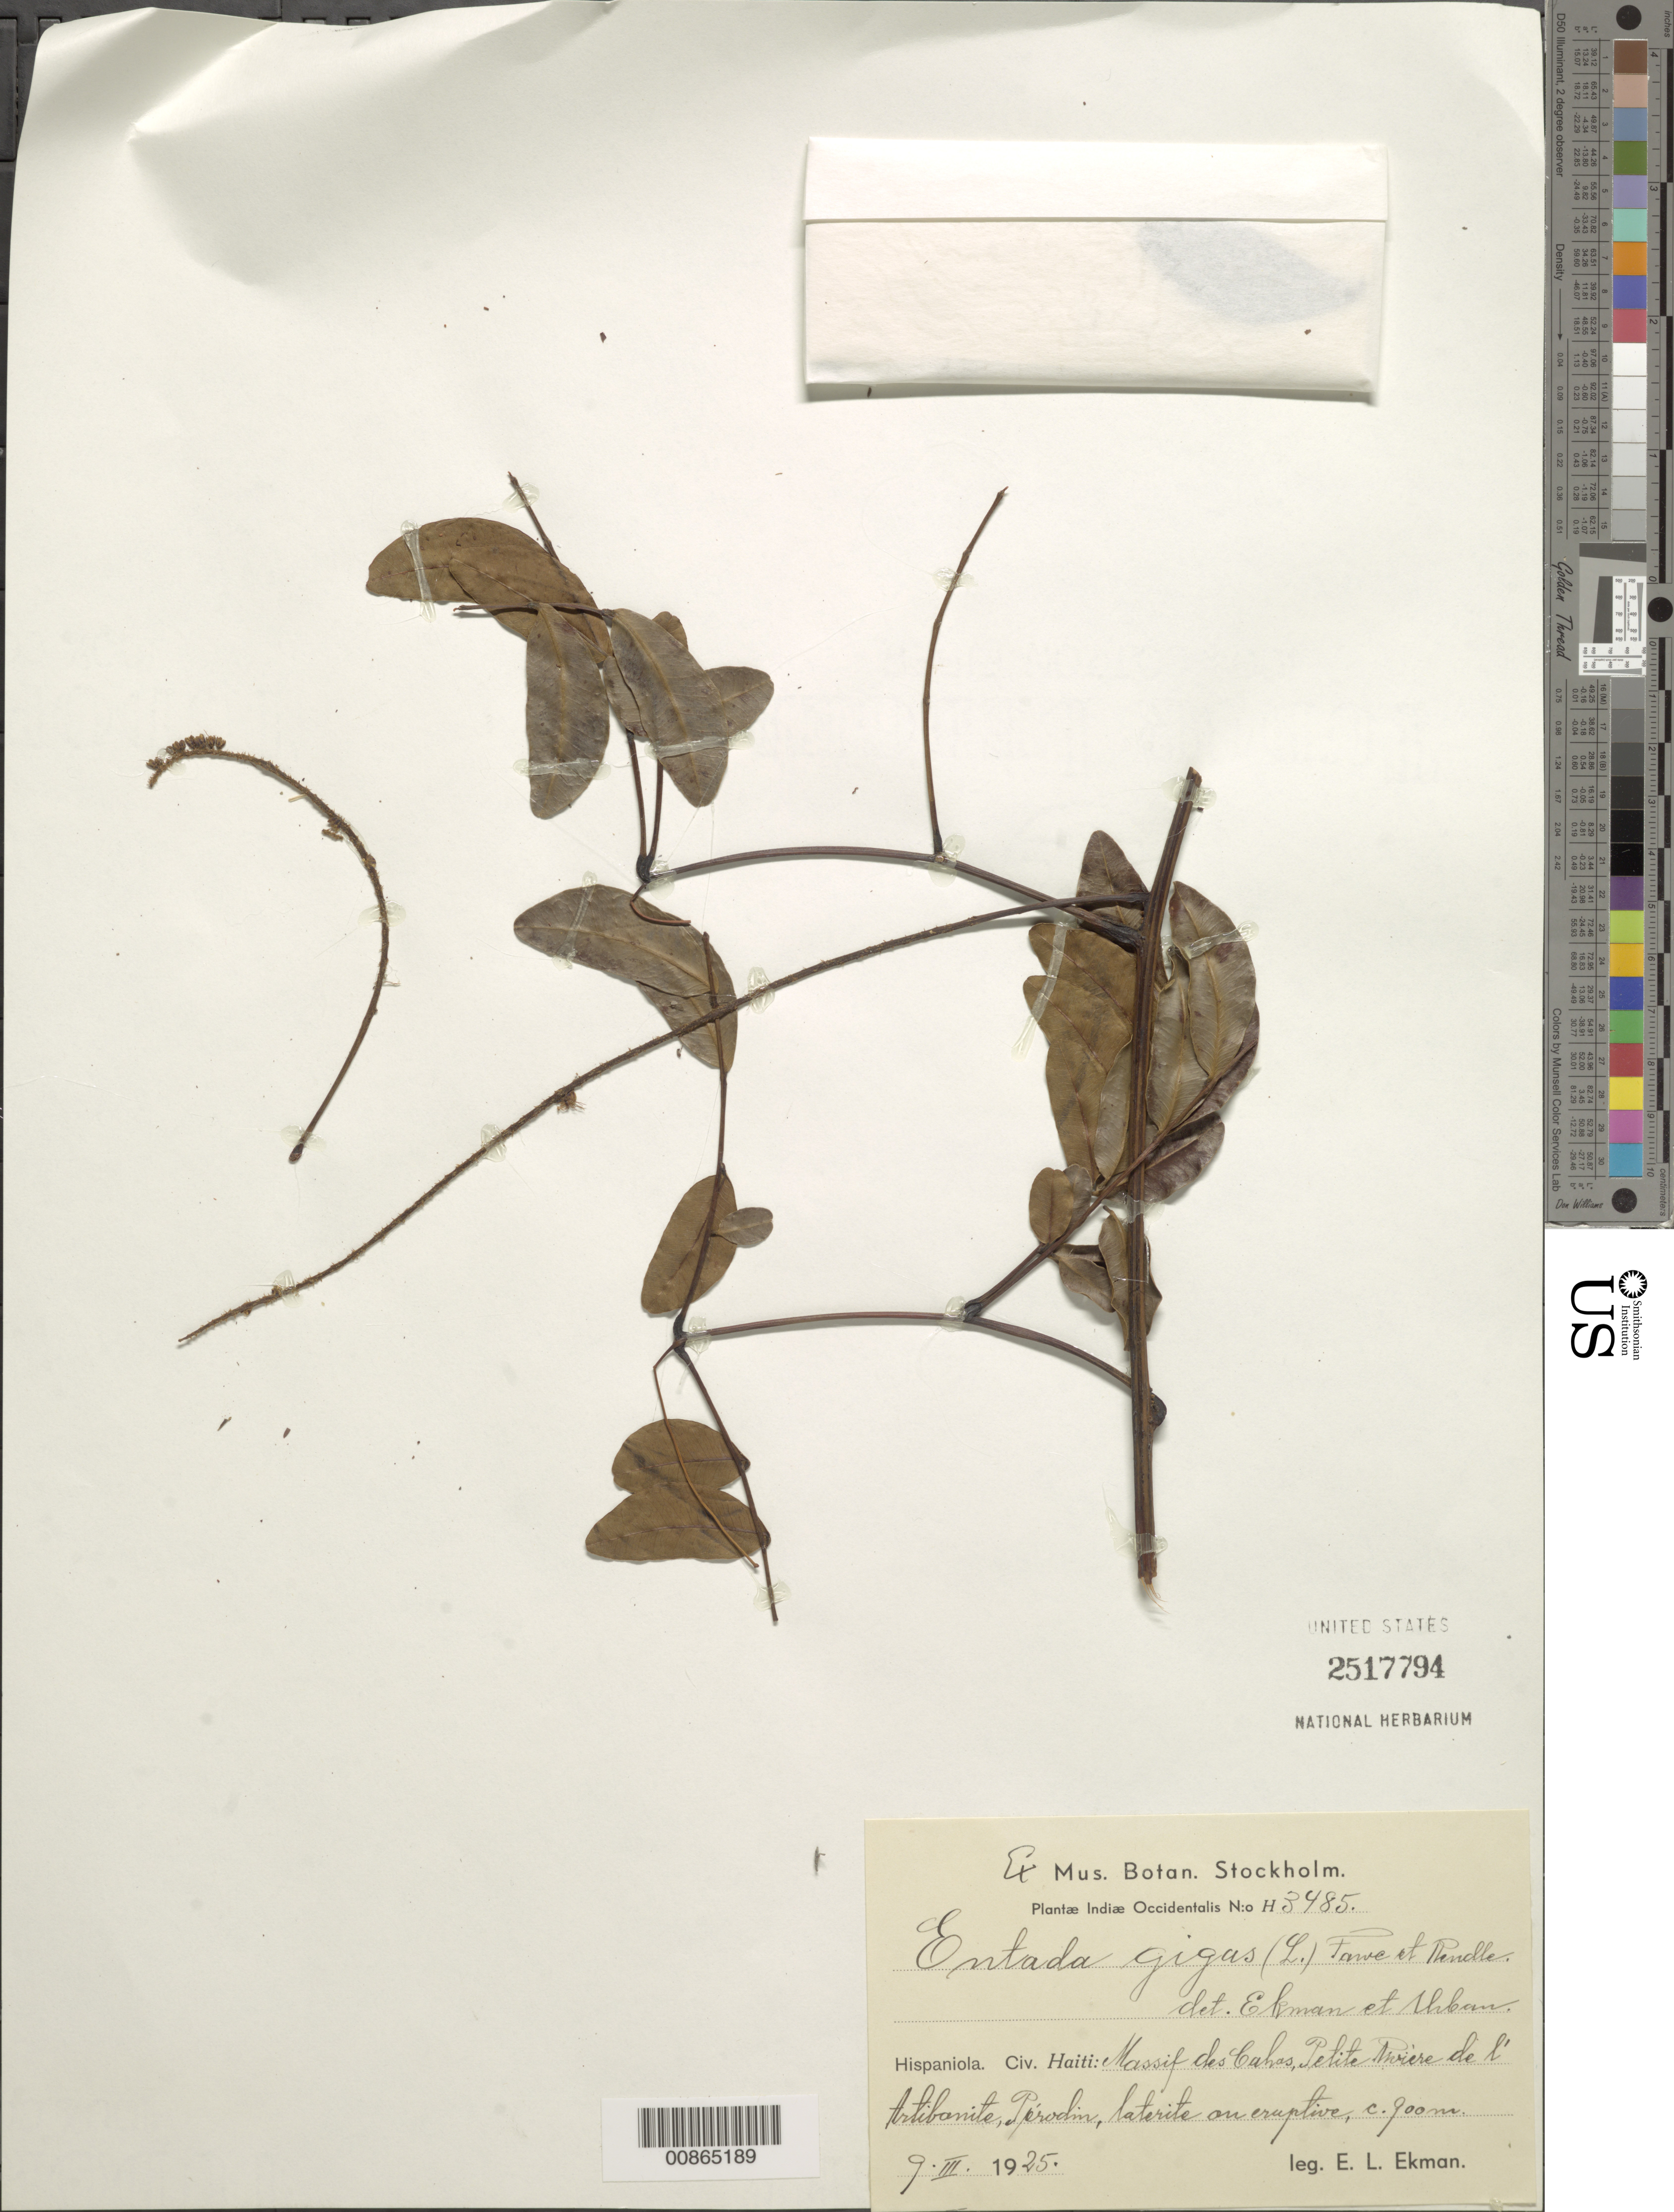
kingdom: Plantae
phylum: Tracheophyta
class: Magnoliopsida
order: Fabales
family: Fabaceae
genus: Entada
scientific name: Entada gigas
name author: (L.) Fawc. & Rendle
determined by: Ekman, E. L.; Urban, I.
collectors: E. L. Ekman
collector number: H 3485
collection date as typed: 09 Mar 1925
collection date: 1925-03-09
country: Haiti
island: Hispaniola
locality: Massif des Cahos, Petitte Rivière de l'Artibonite, Perodin.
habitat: Laterite on eruptive.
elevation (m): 900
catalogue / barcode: US 2517794